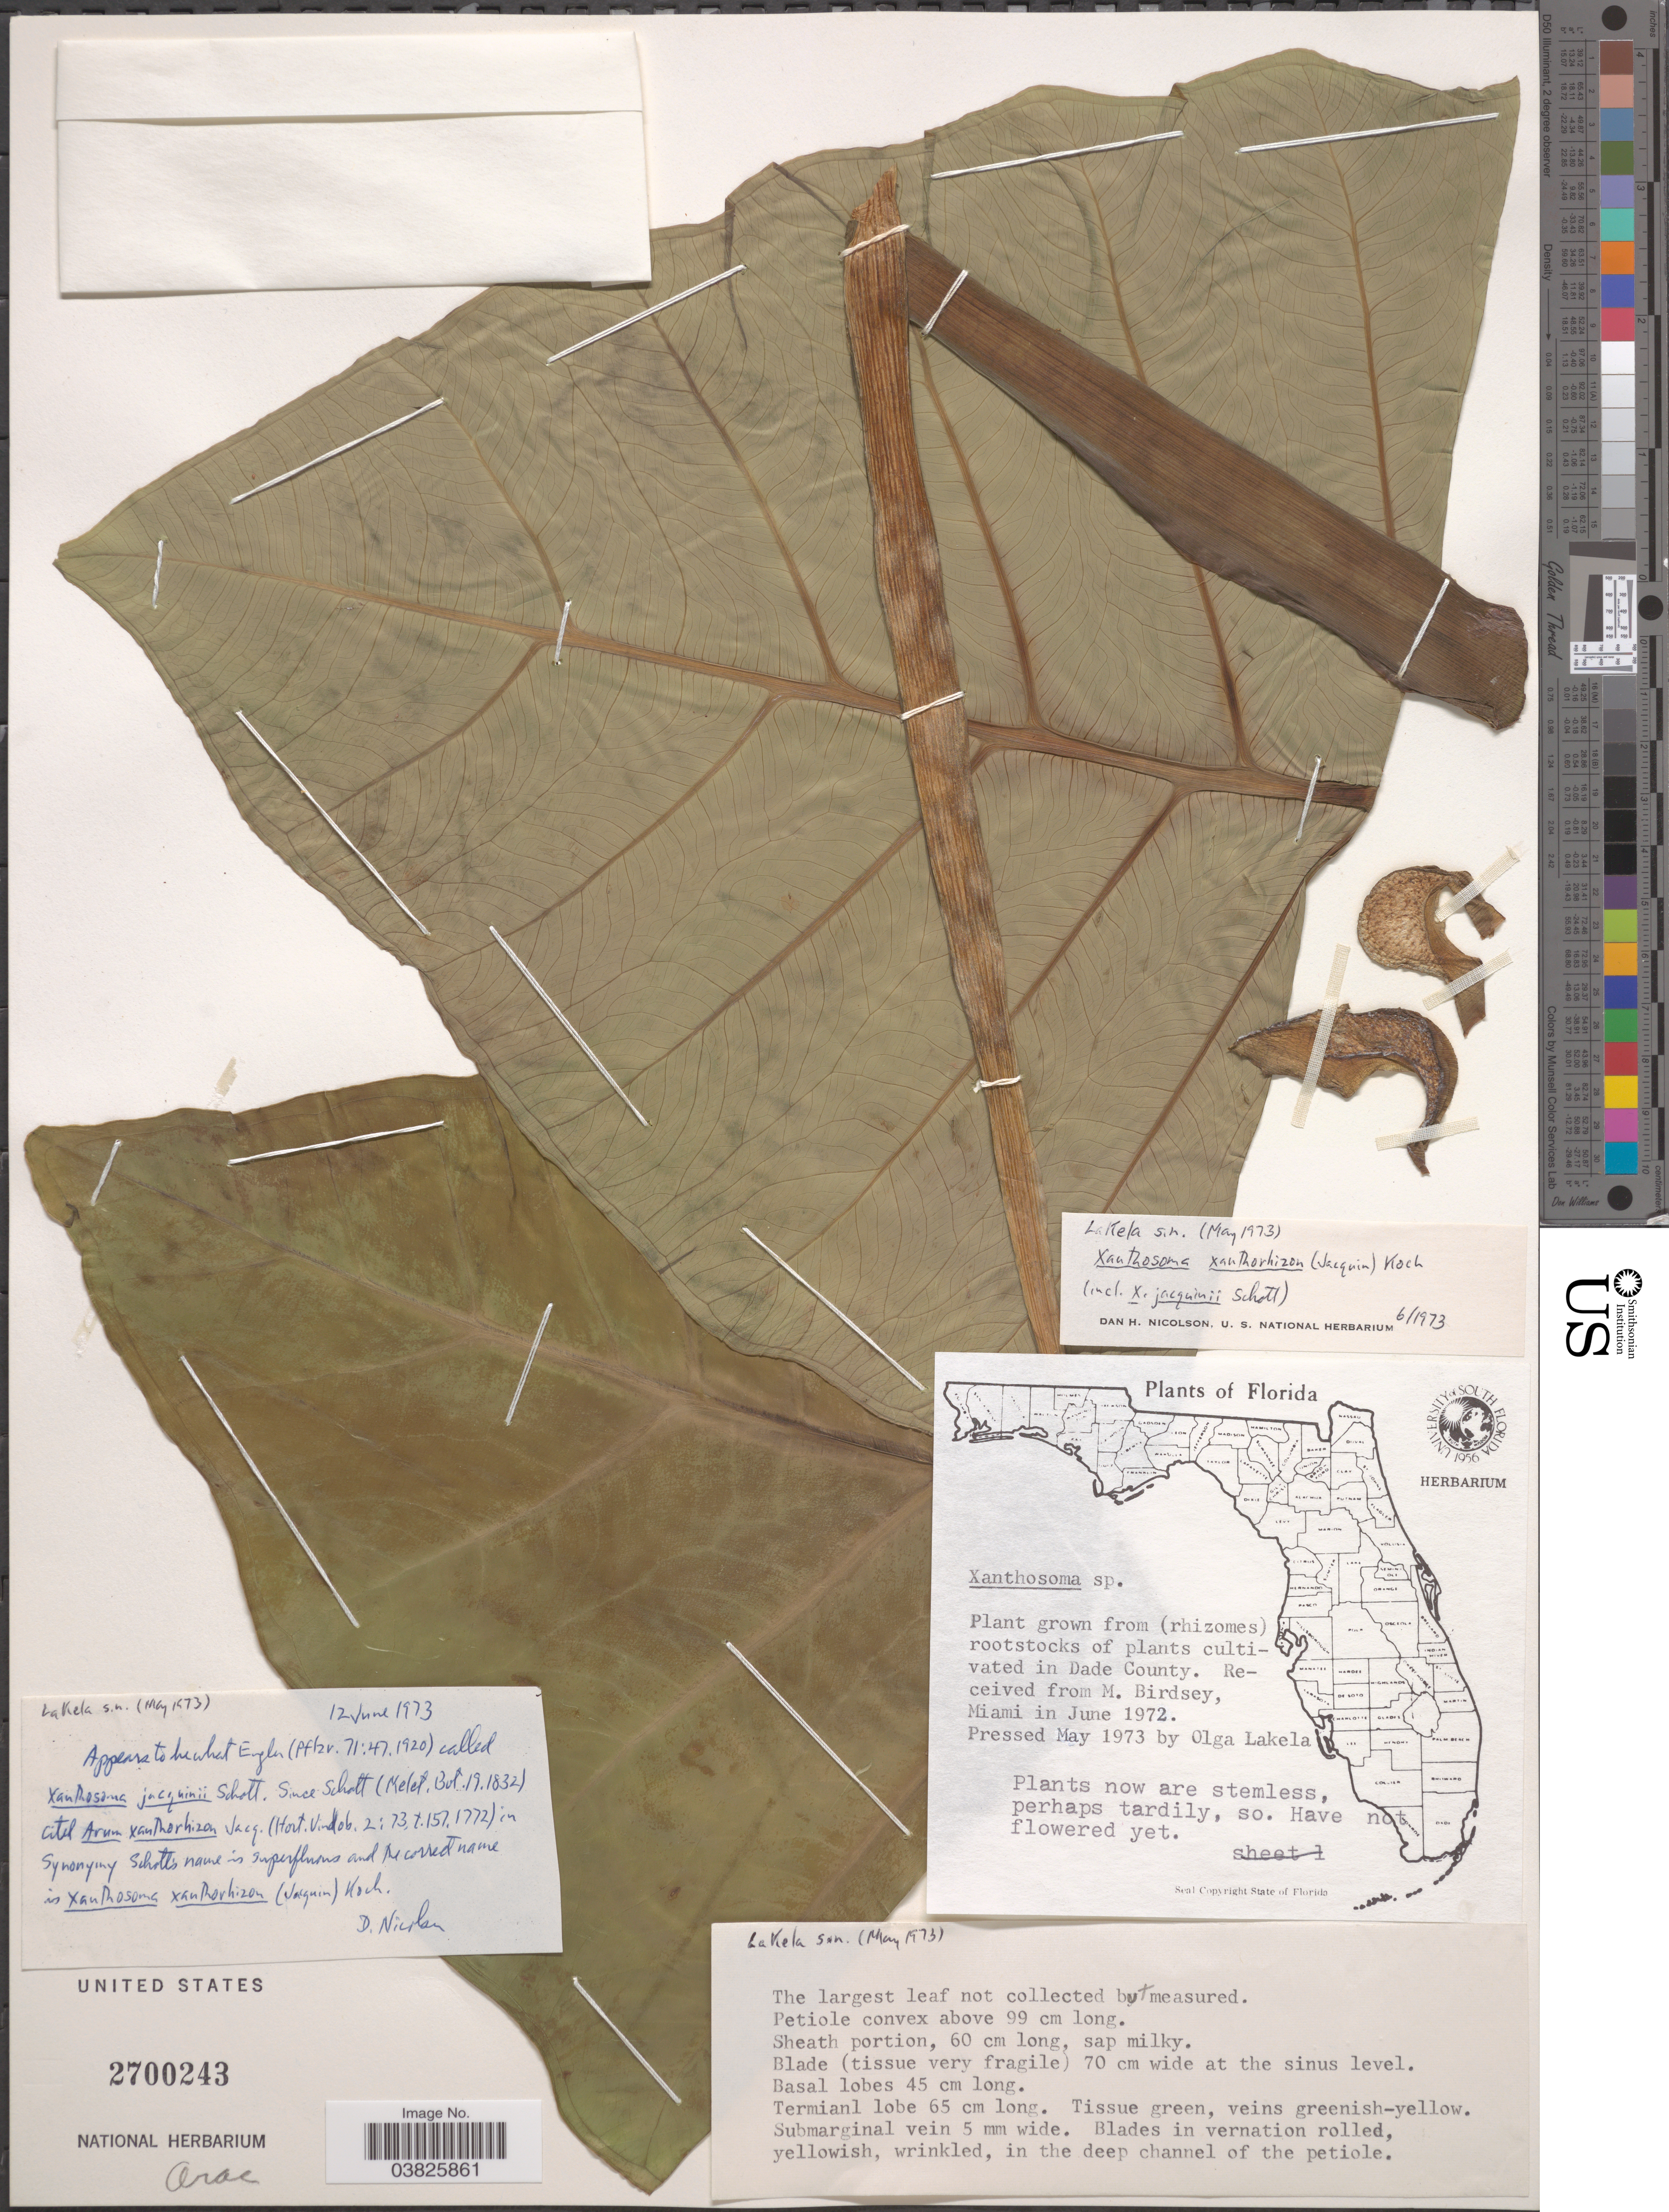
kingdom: Plantae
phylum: Tracheophyta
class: Liliopsida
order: Alismatales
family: Araceae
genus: Xanthosoma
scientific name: Xanthosoma xanthorrhizon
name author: K. Koch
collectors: M. Birdsey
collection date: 1972-06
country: United States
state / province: Florida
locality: Dade County. Miami.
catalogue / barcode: US 2700243